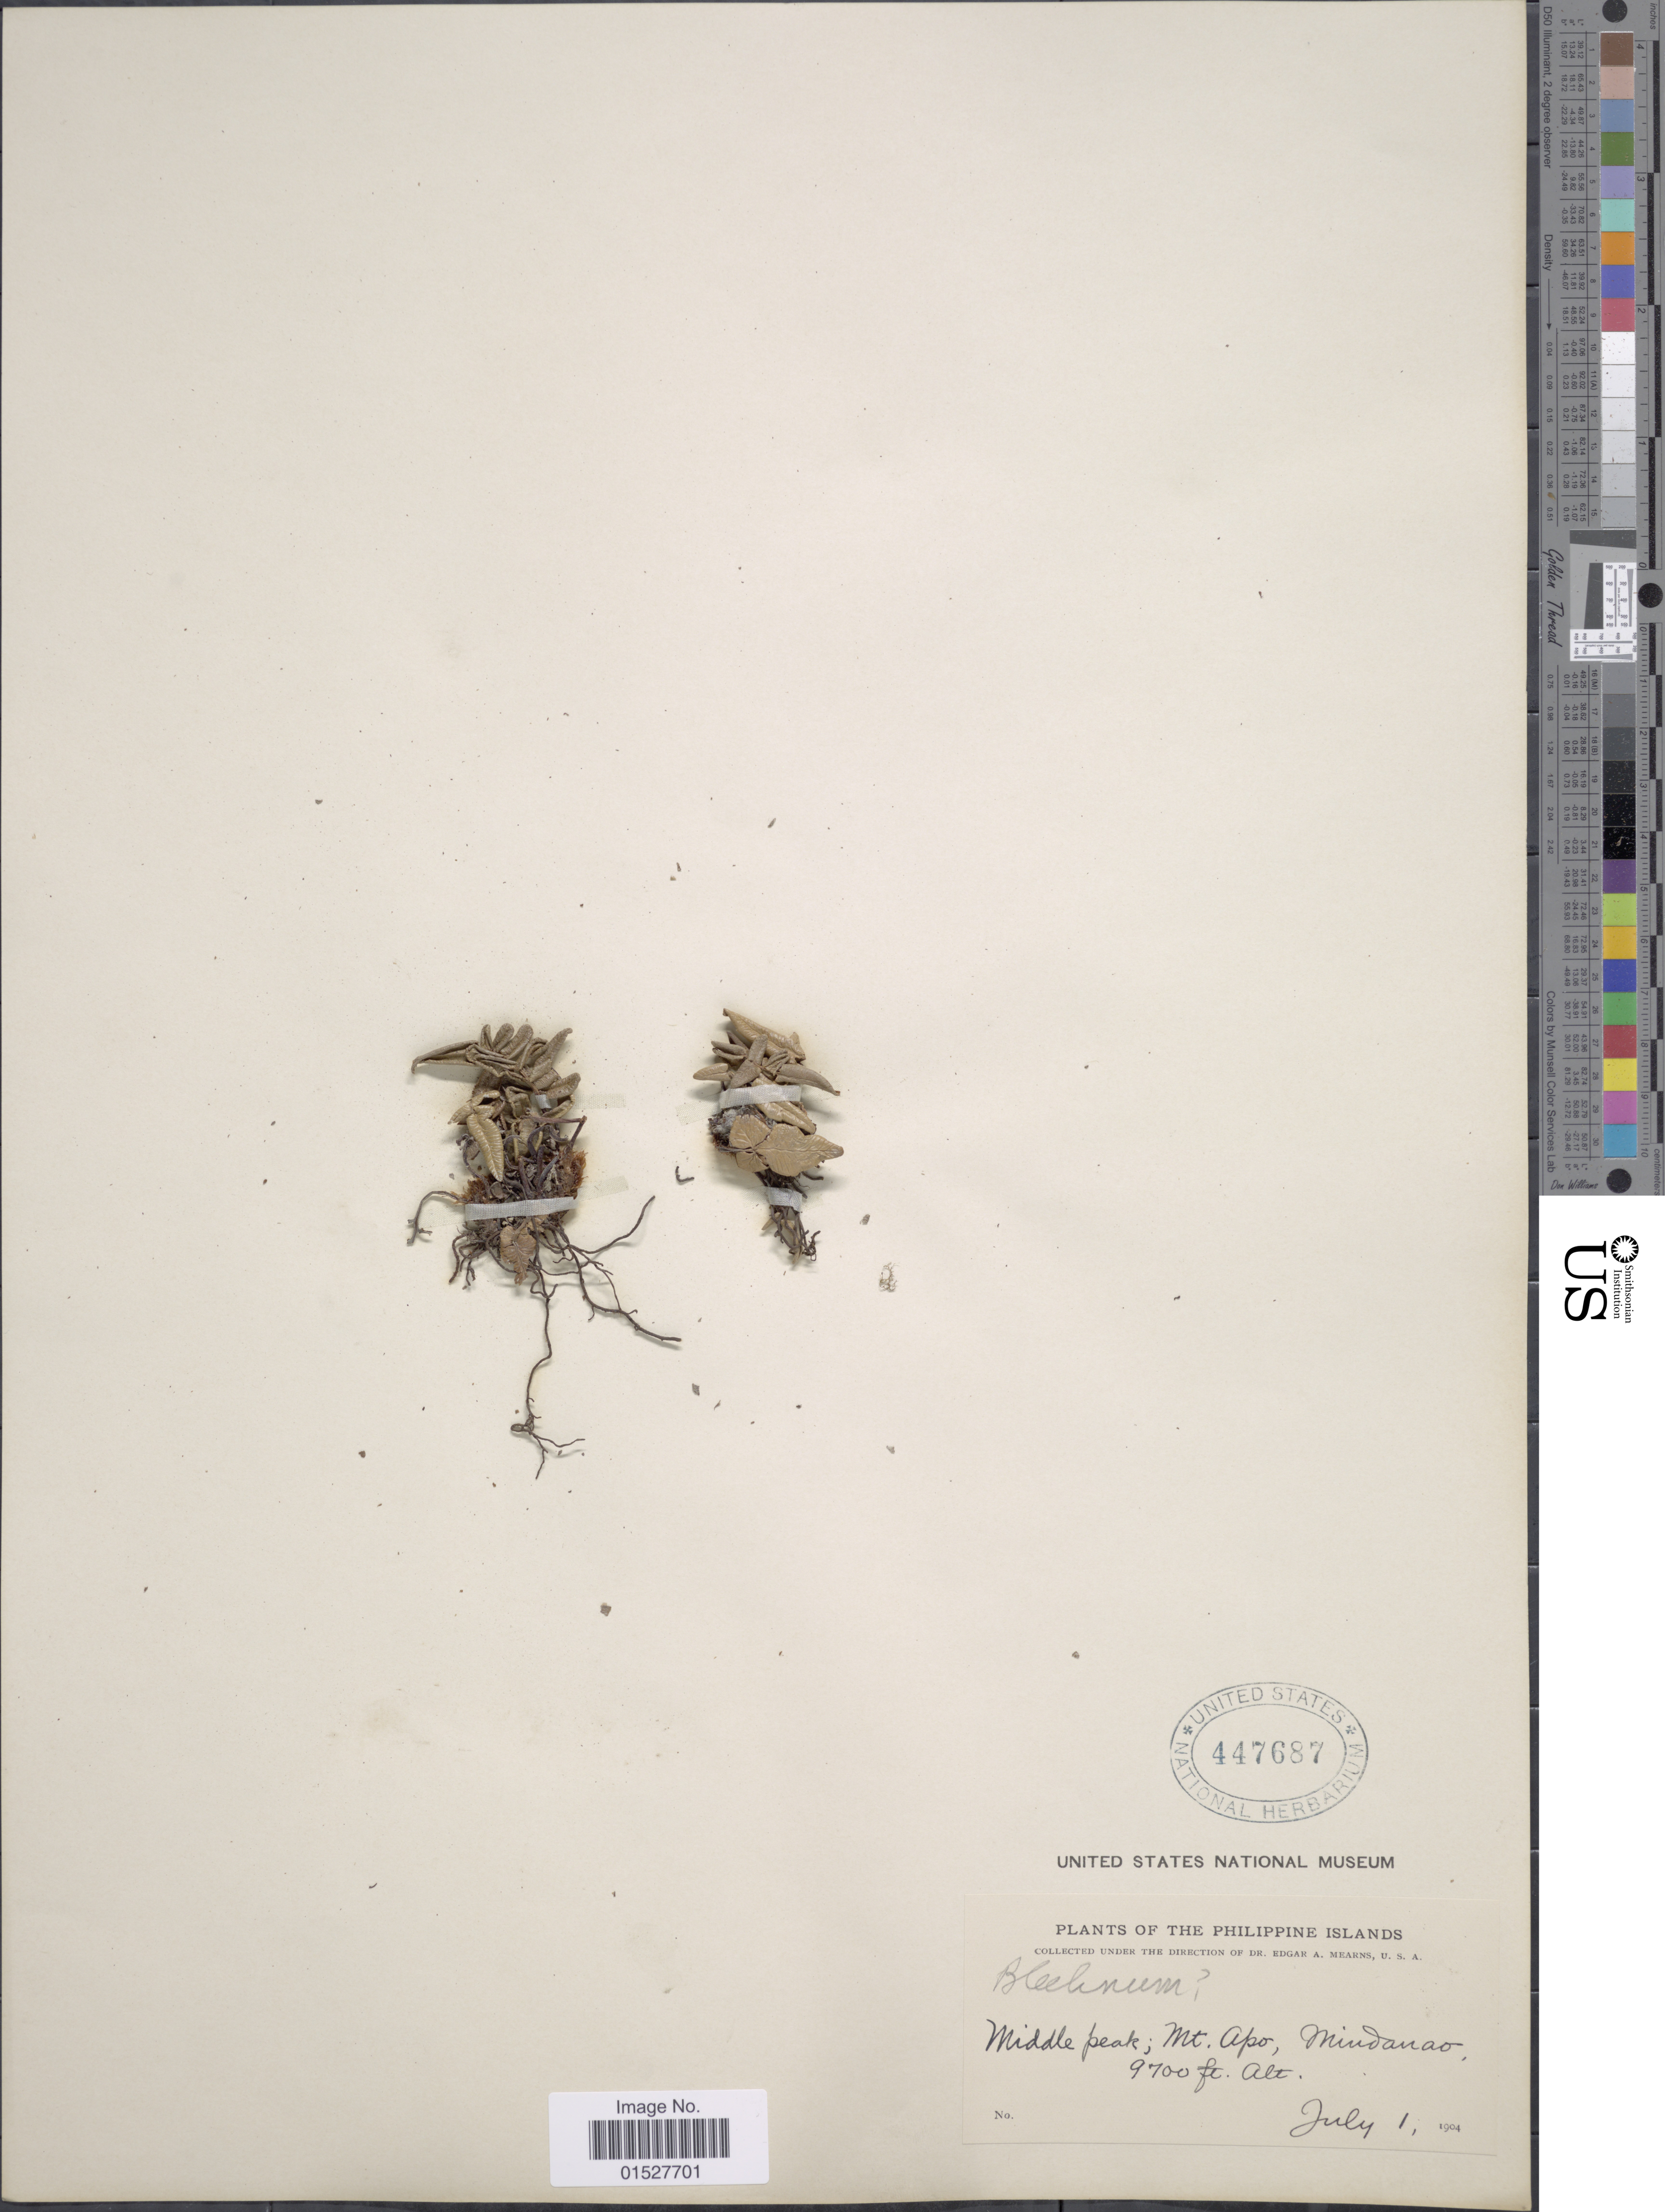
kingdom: Plantae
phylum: Tracheophyta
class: Polypodiopsida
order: Polypodiales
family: Blechnaceae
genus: Blechnum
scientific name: Blechnum vestitum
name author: (Blume) Kuhn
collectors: E. A. Mearns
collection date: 1904-07-01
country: Philippines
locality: Middle peak; Mt. Apo, Mindanao.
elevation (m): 2957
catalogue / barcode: US 447687